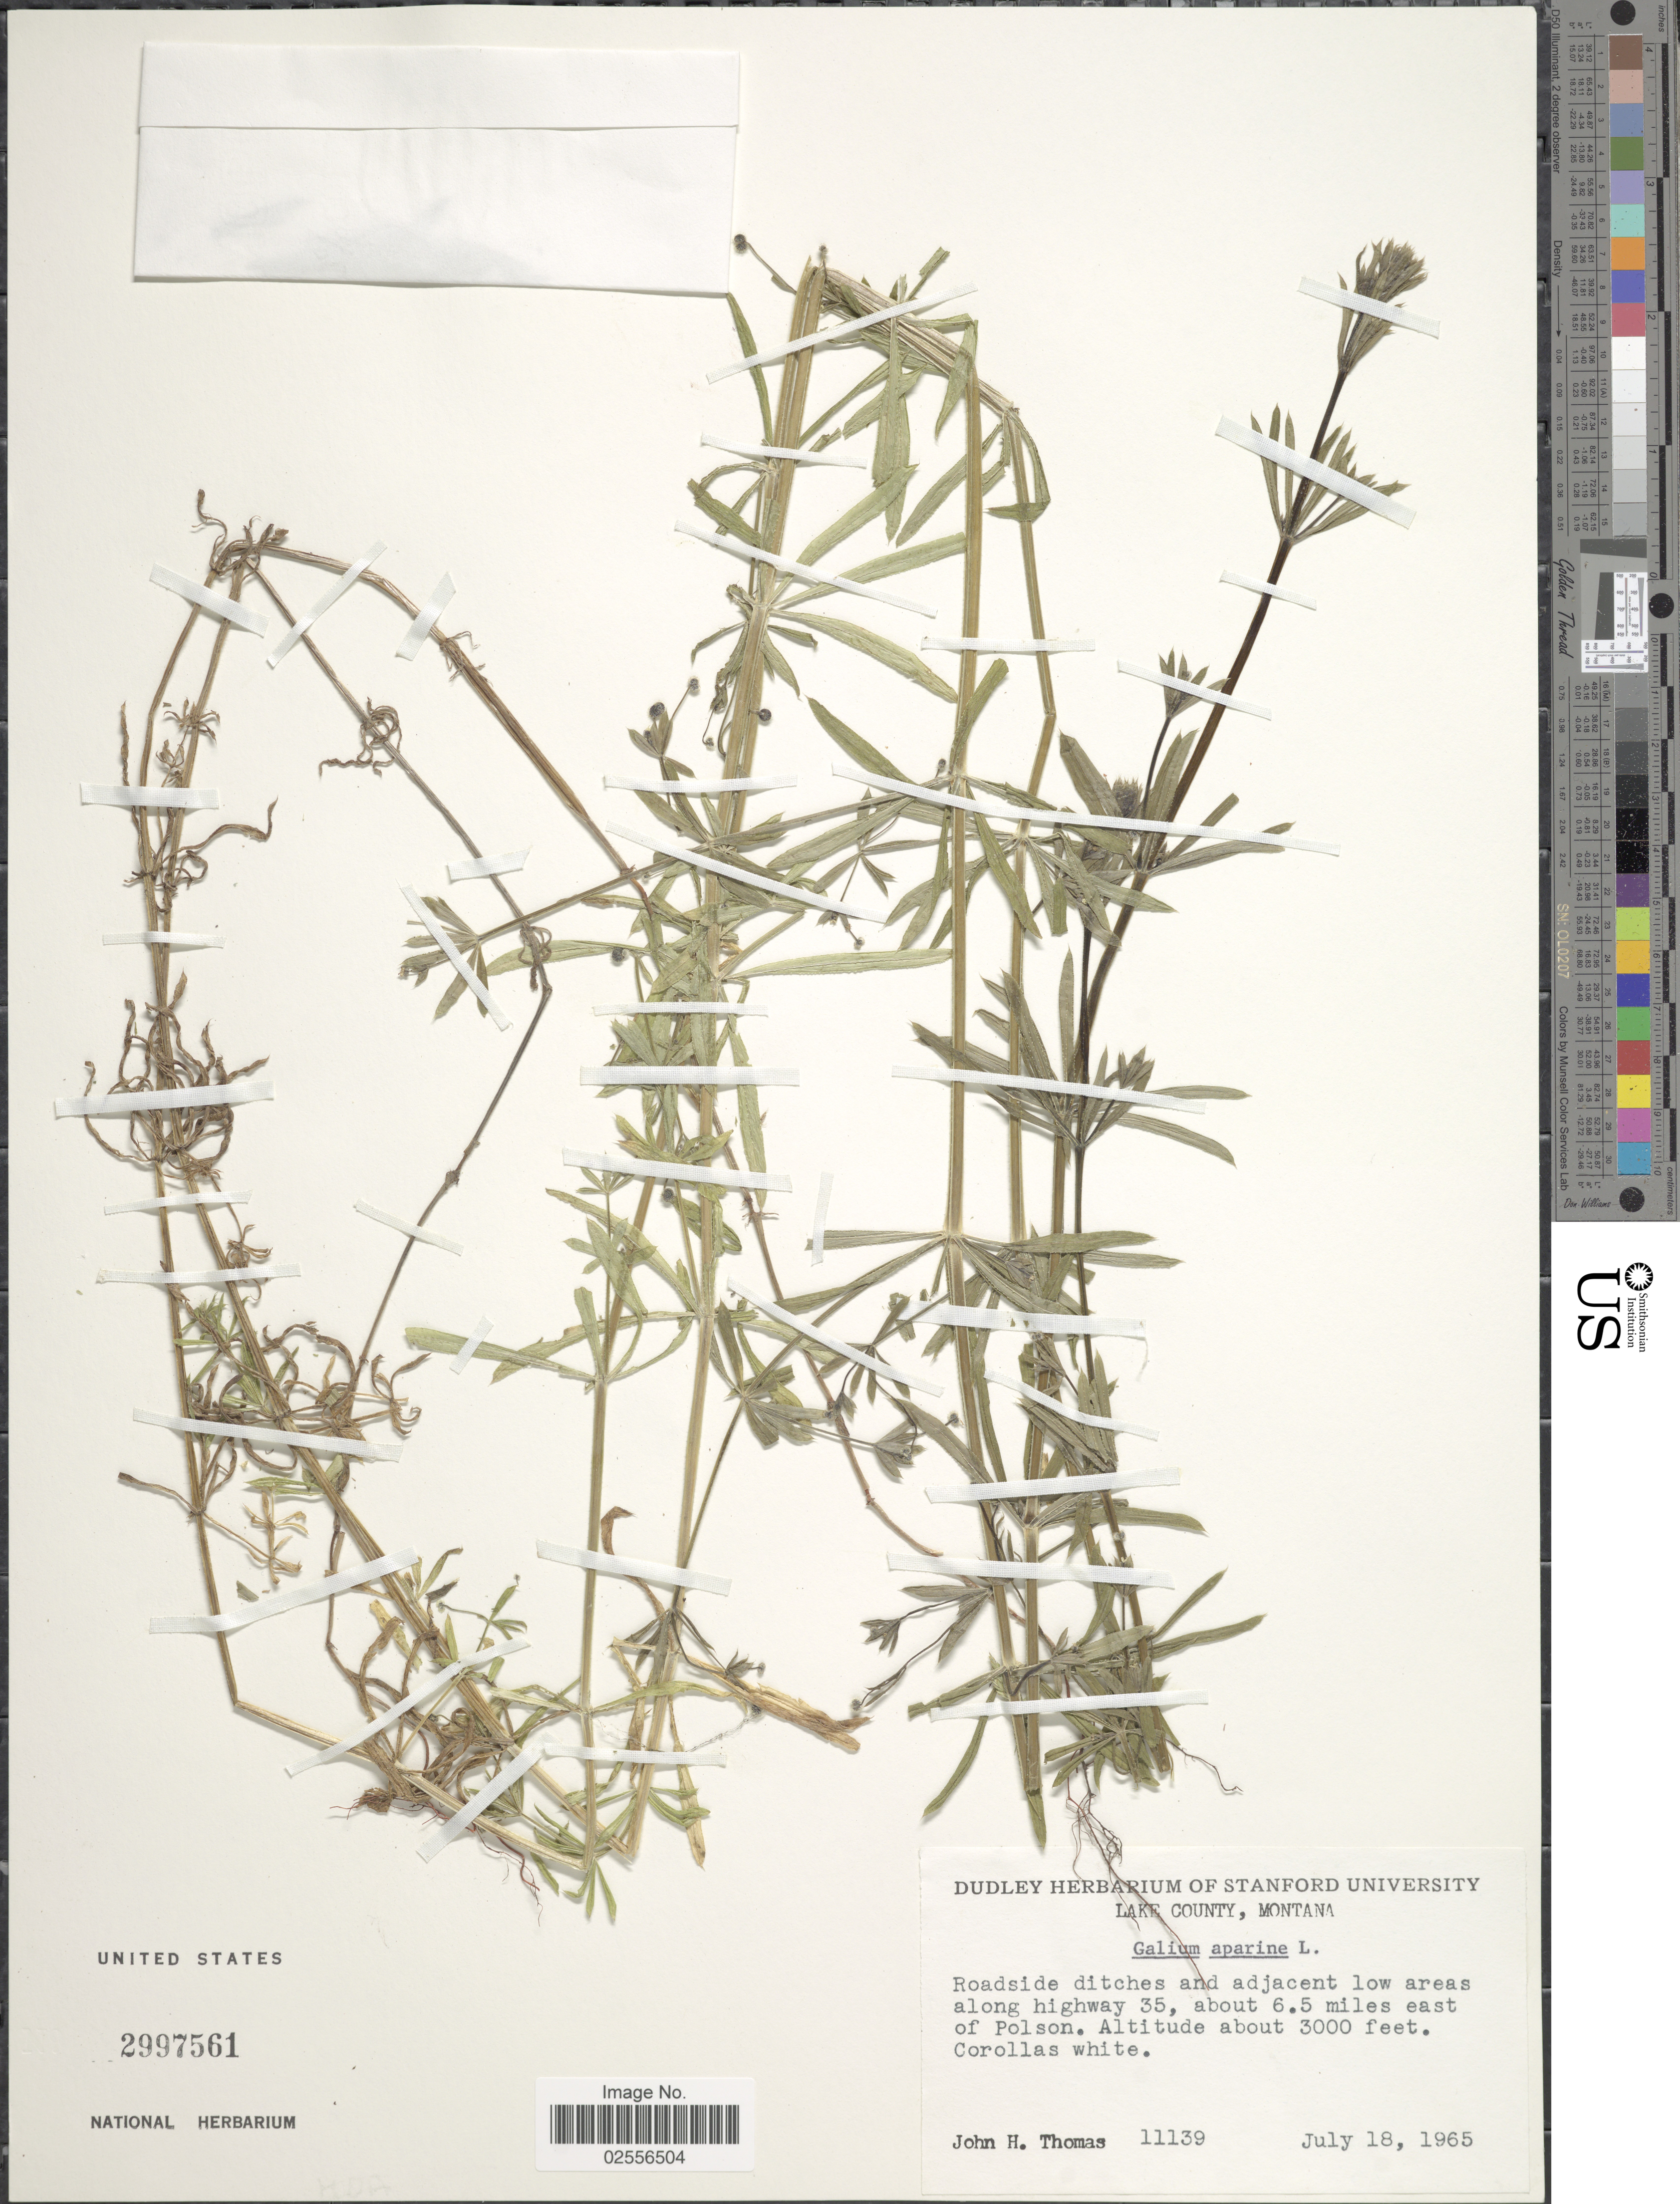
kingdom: Plantae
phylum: Tracheophyta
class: Magnoliopsida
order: Gentianales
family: Rubiaceae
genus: Galium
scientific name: Galium aparine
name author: L.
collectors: J. H. Thomas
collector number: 11139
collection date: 1965-07-18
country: United States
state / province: Montana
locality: Lake County, Roadside ditch and adjacent low areas along highway 35, about 6.5 miles east of Polson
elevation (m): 914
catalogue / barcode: US 2997561